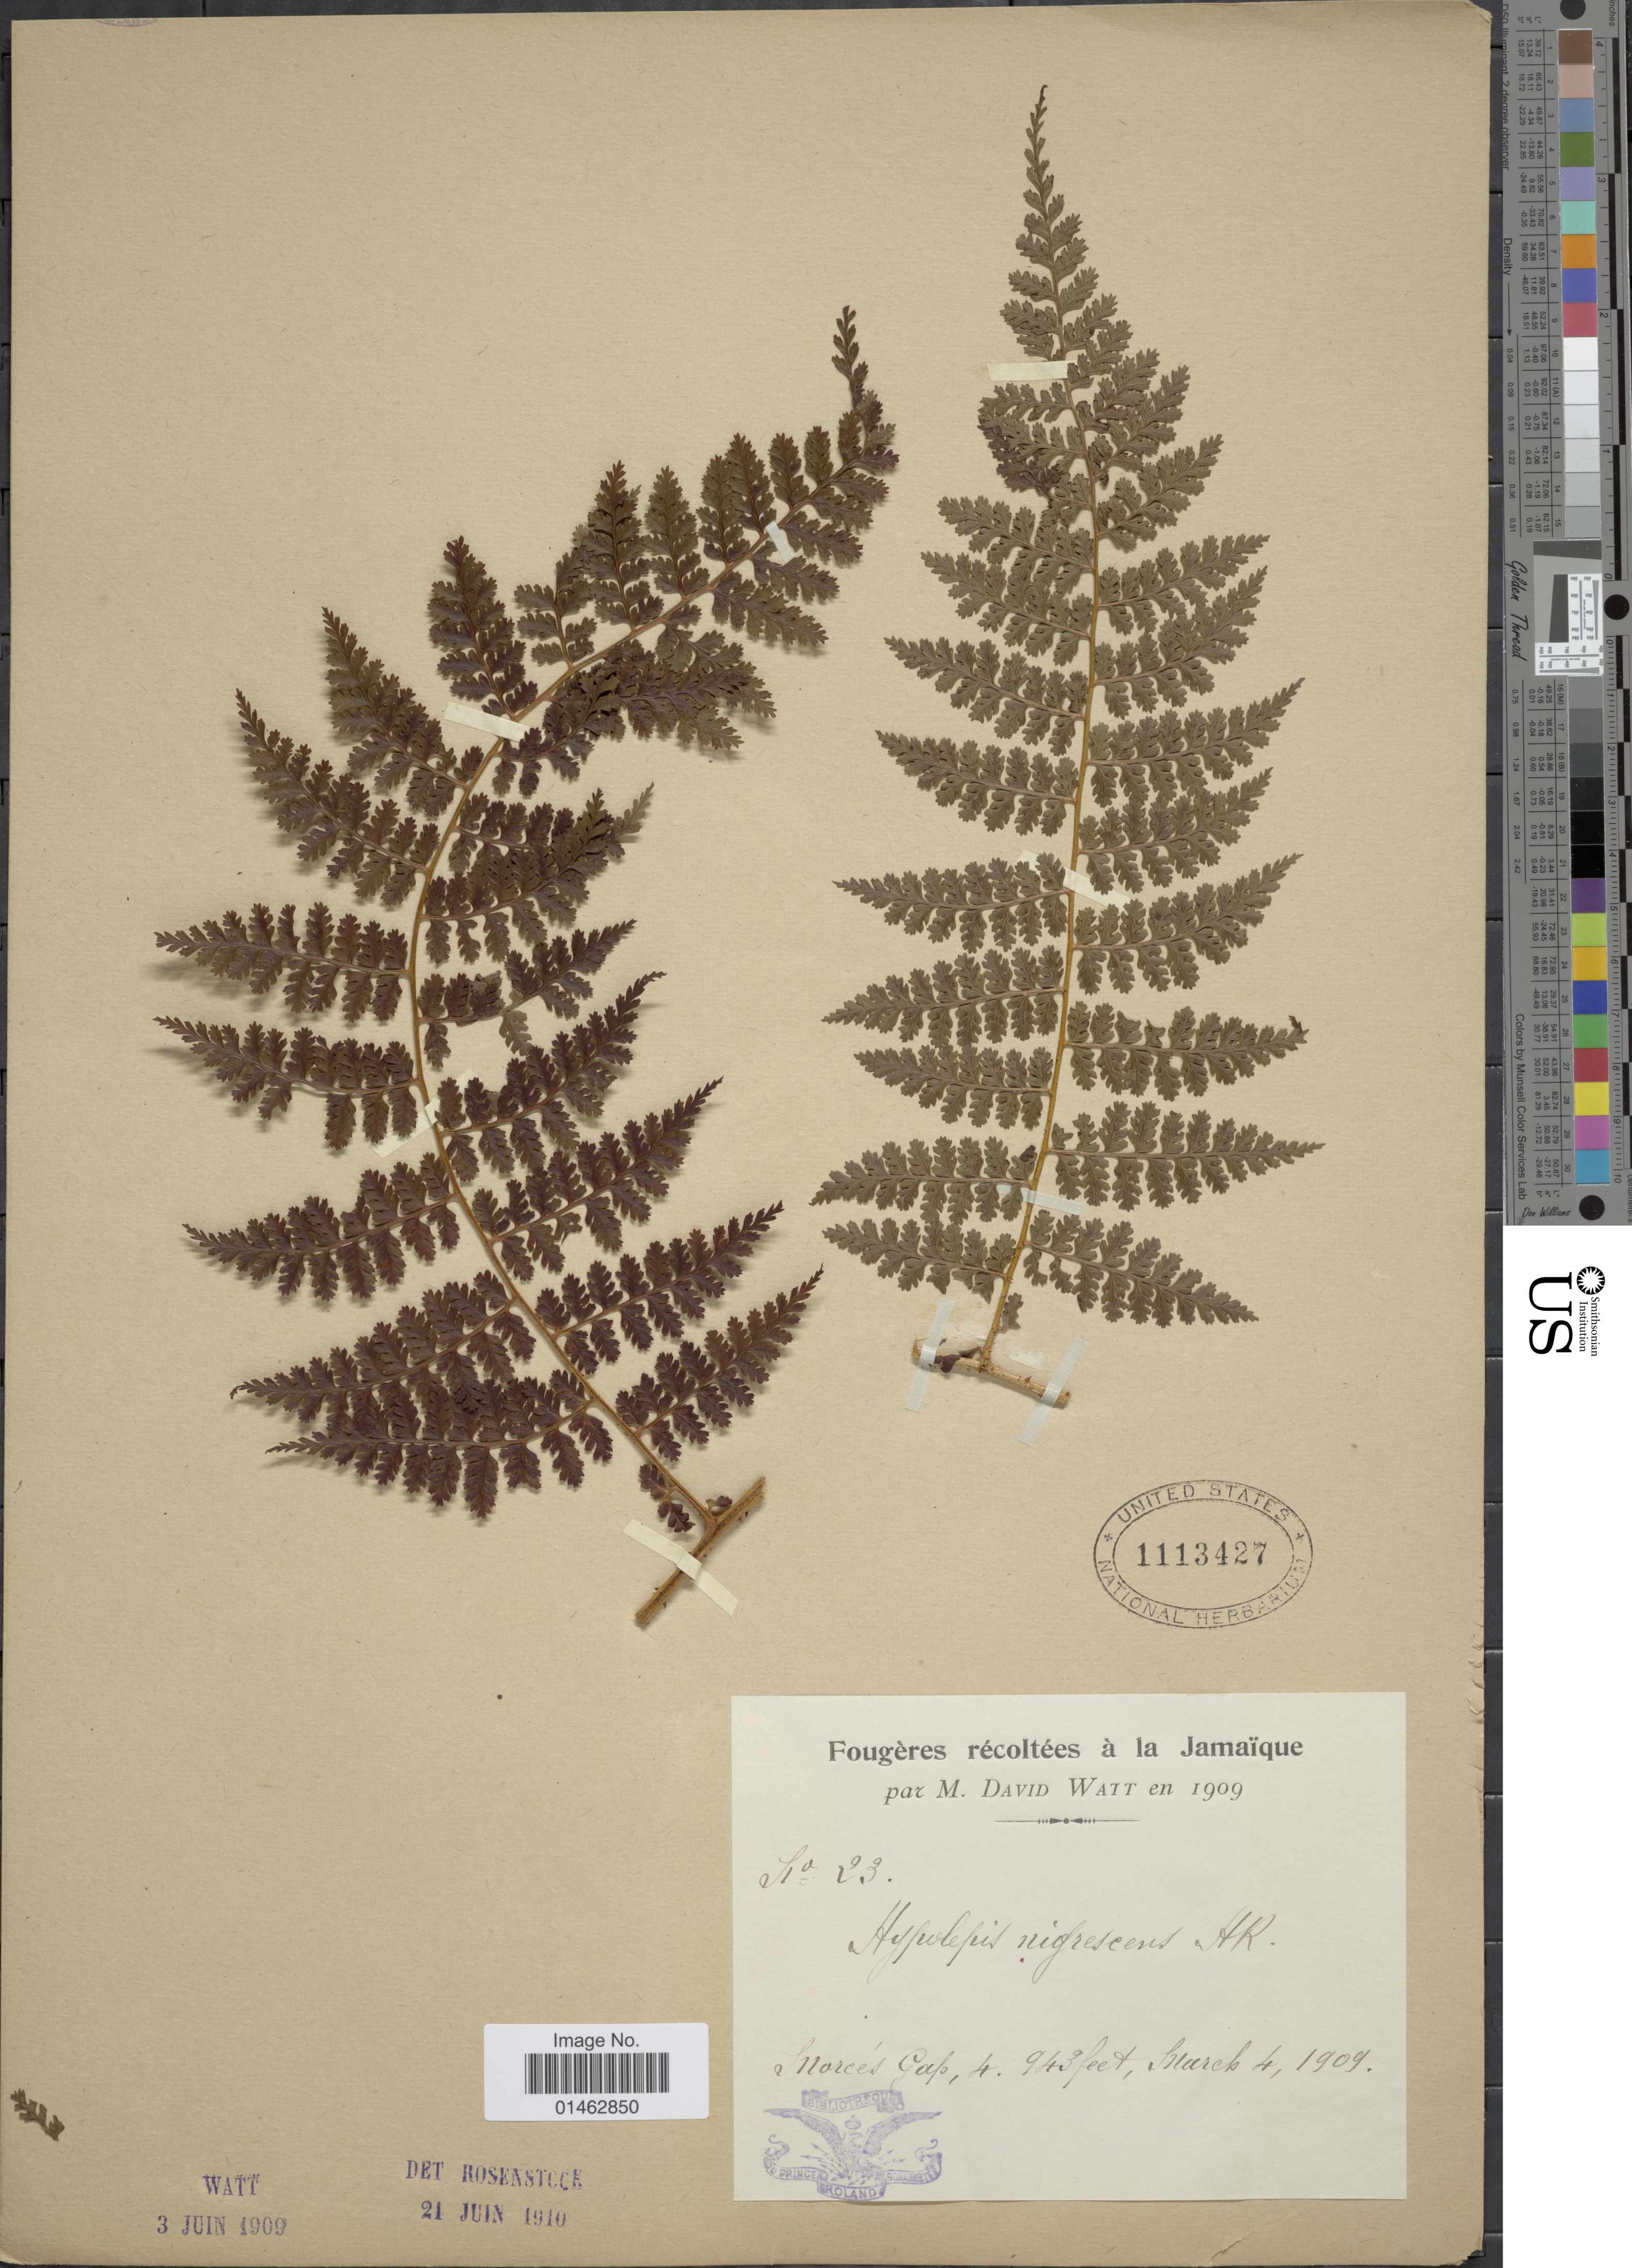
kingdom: Plantae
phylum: Tracheophyta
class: Polypodiopsida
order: Polypodiales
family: Dennstaedtiaceae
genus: Hypolepis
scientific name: Hypolepis nigrescens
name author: Hook.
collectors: M. Watt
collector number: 23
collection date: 1909-03-04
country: Jamaica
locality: Morces Gap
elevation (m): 287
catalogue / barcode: US 1113427